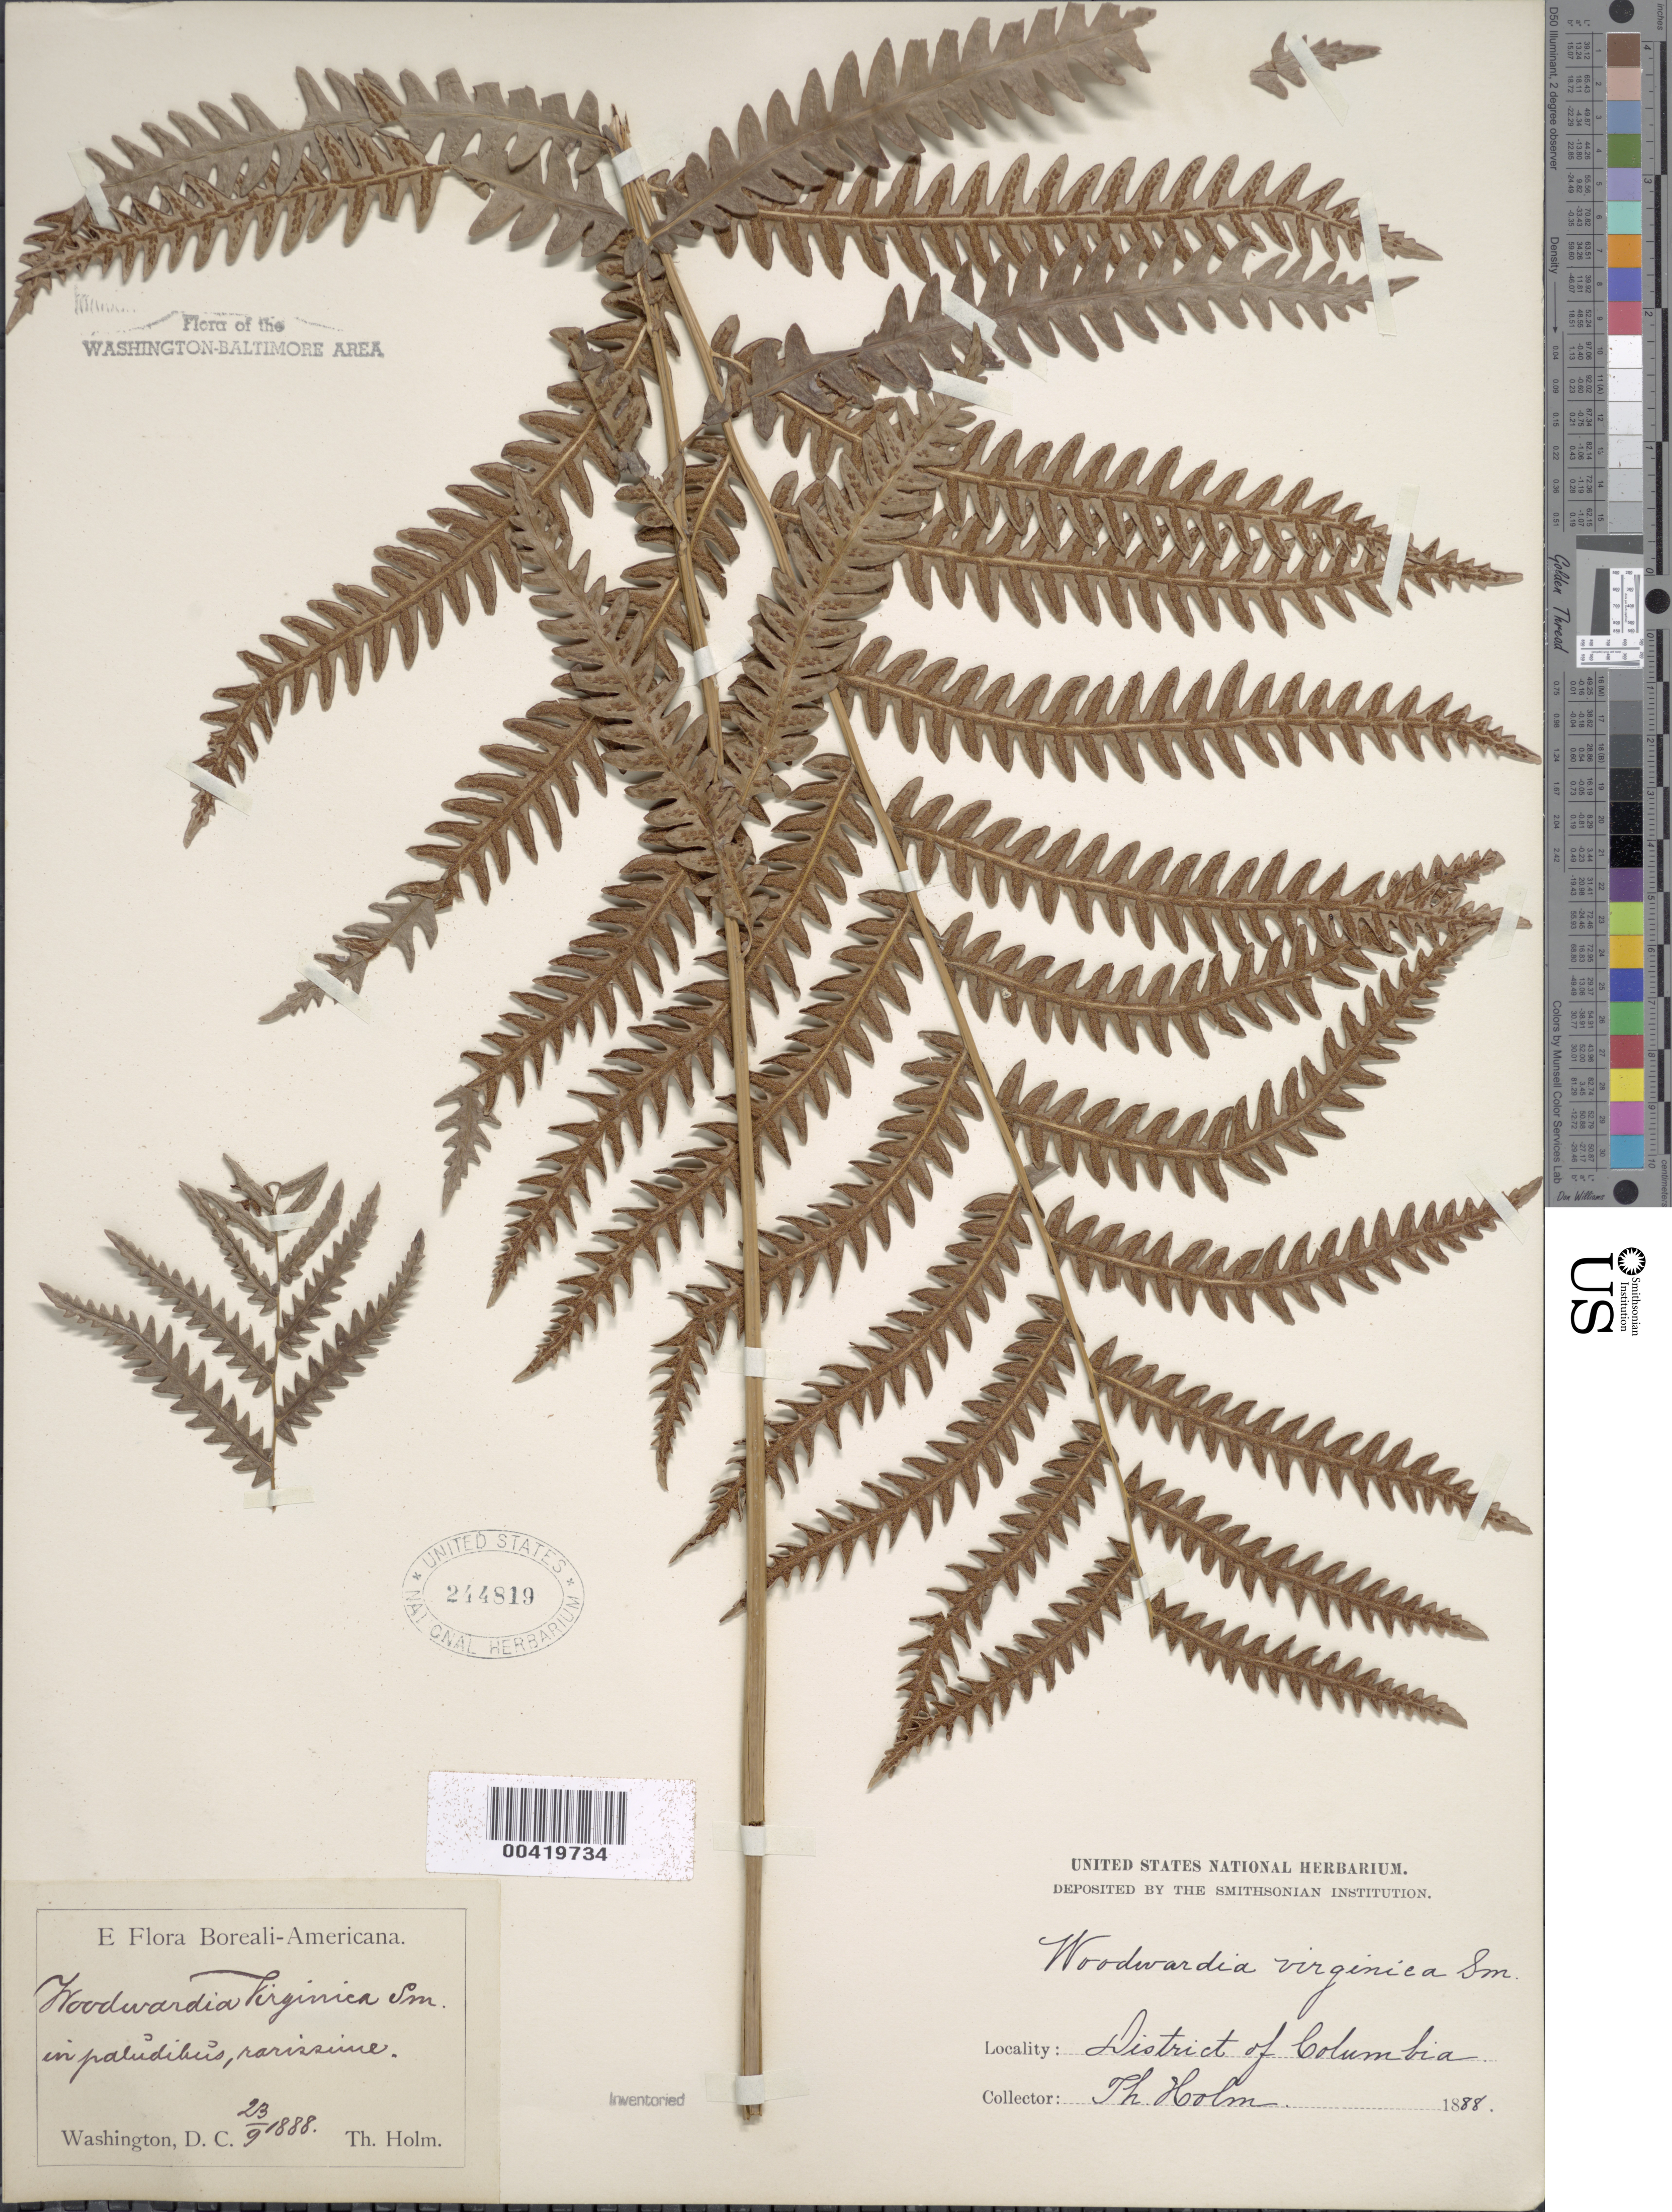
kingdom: Plantae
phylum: Tracheophyta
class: Polypodiopsida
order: Polypodiales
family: Blechnaceae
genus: Woodwardia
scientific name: Woodwardia virginica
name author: (L.) R.M. Sm.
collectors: T. Holm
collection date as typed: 23 Sep 1888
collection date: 1888-09-23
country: United States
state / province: District of Columbia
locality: Washington DC Area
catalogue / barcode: US 244819